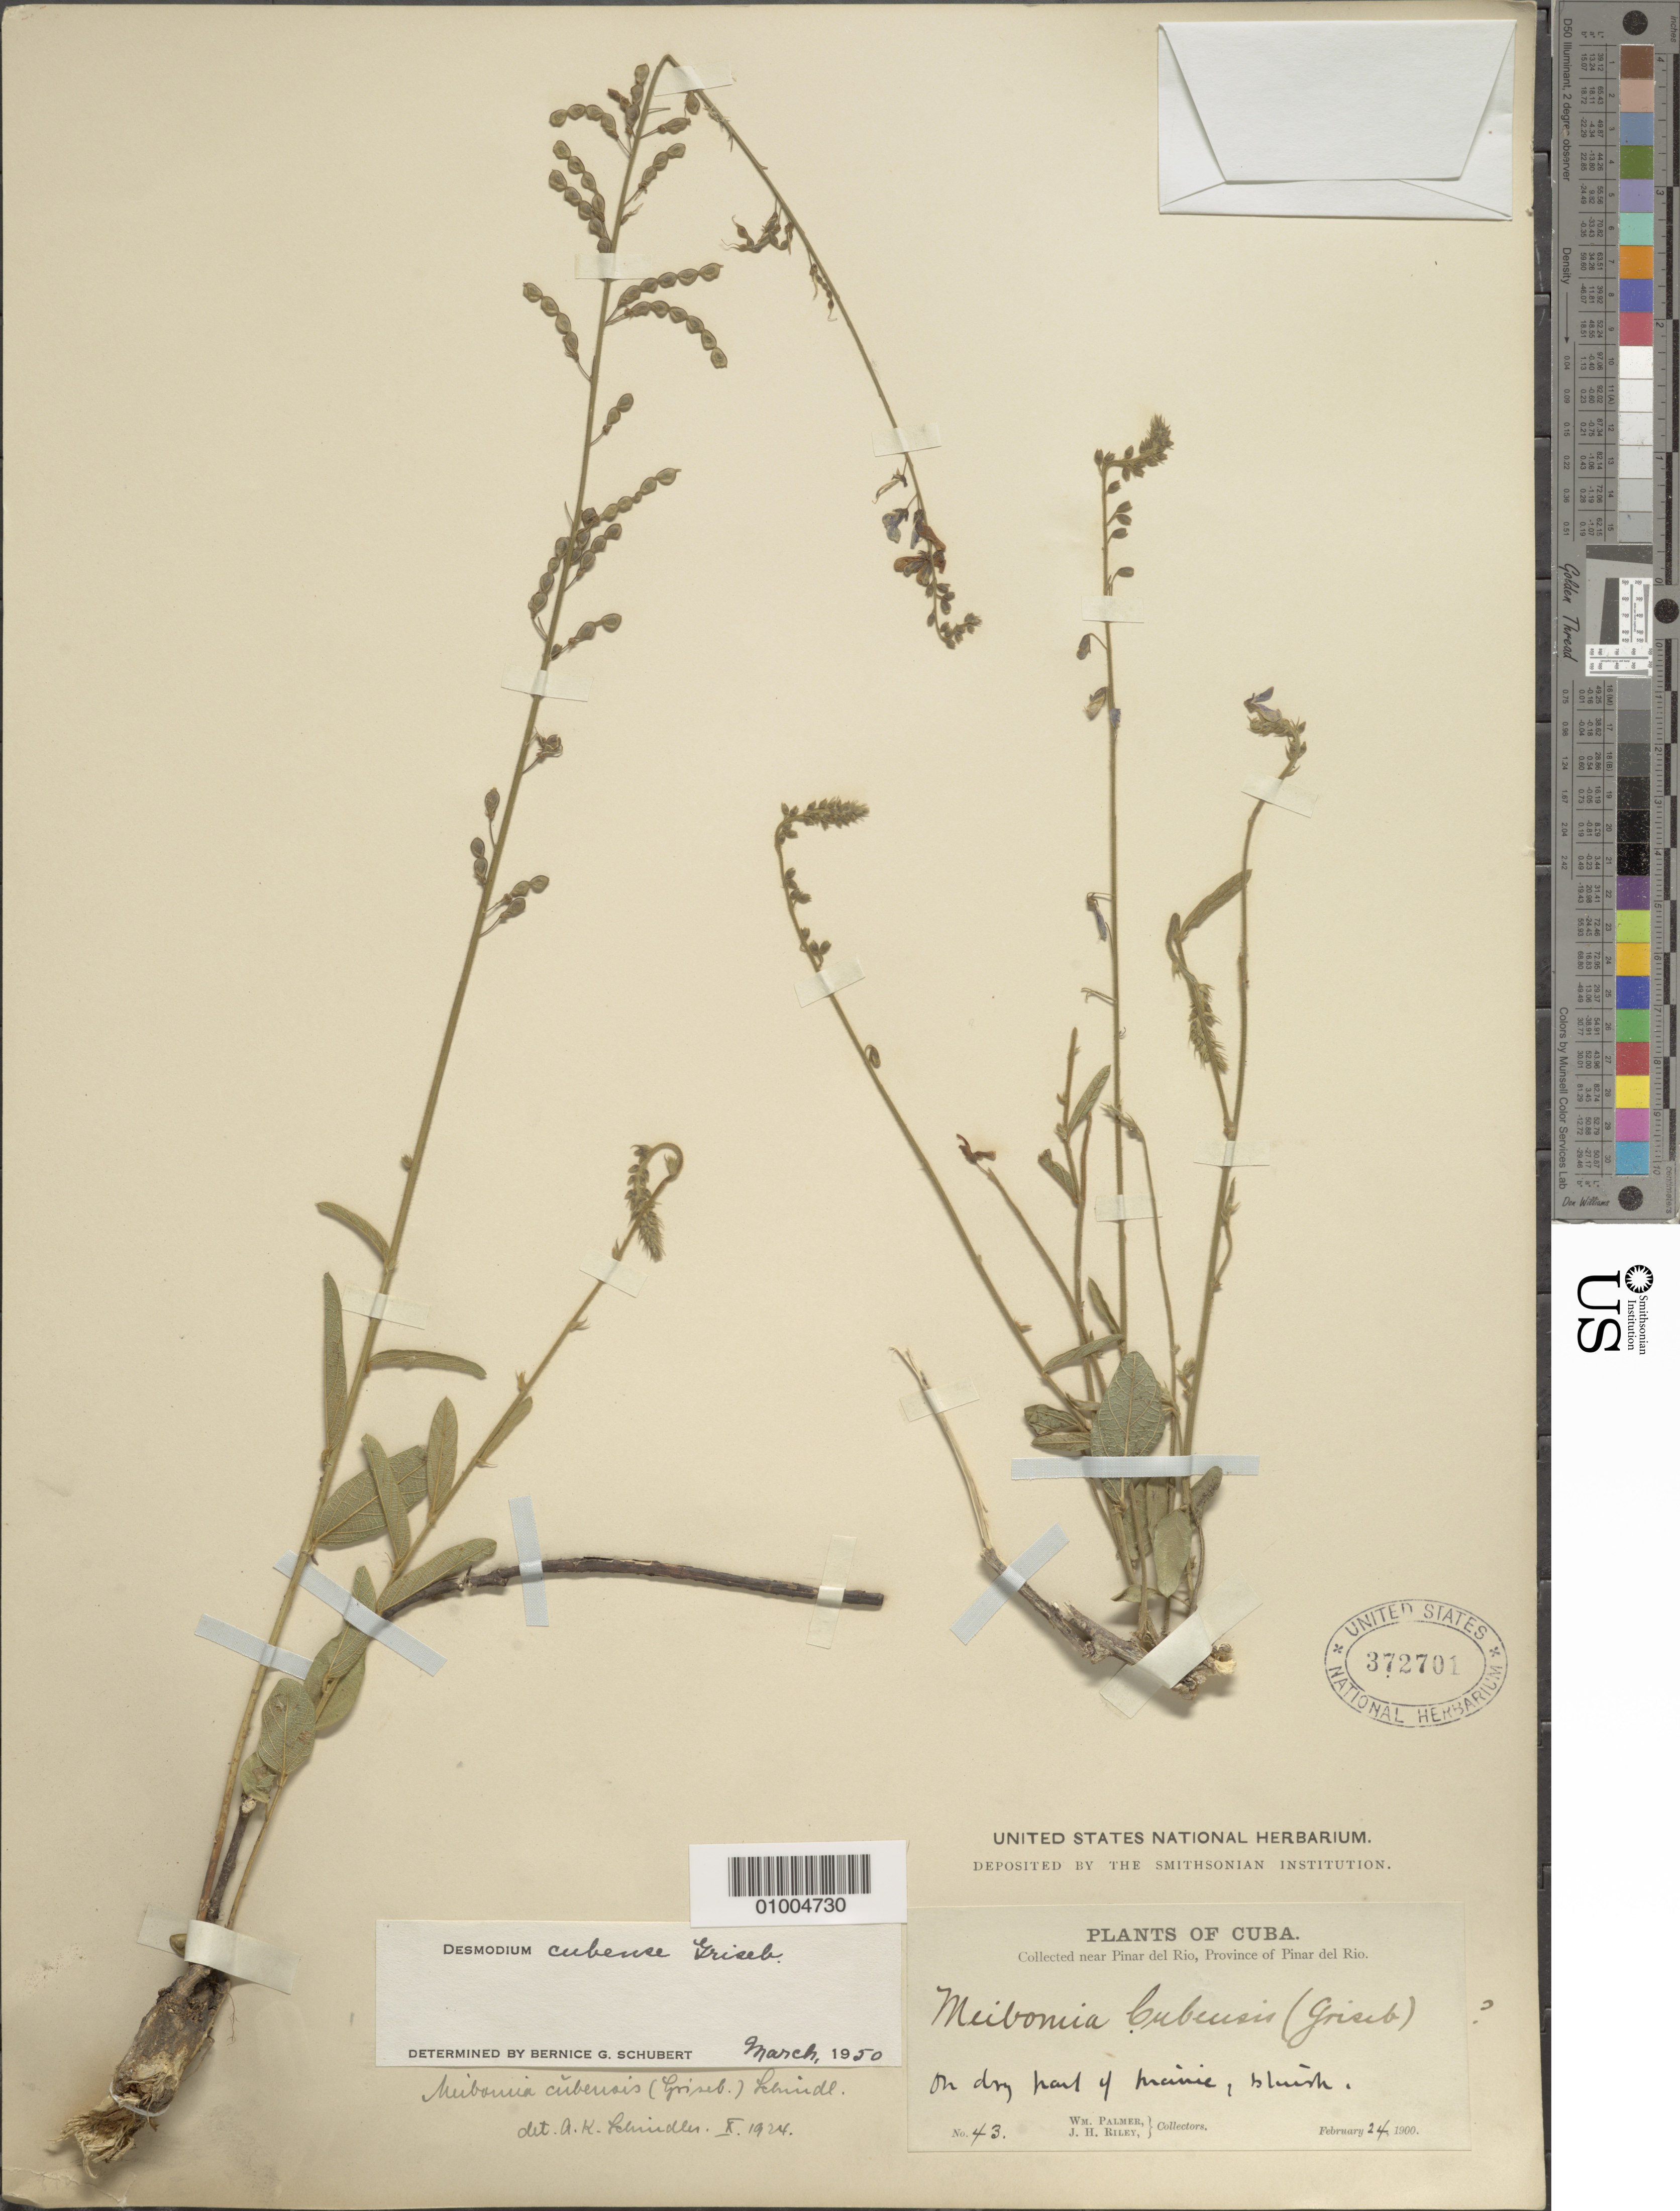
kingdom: Plantae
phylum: Tracheophyta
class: Magnoliopsida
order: Fabales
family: Fabaceae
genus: Desmodium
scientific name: Desmodium cubense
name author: Griseb.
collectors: W. Palmer & J. H. Riley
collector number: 43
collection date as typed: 24 Feb 1900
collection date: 1900-02-24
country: Cuba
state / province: Pinar del Rio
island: Cuba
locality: Pinar del Rio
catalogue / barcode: US 372701